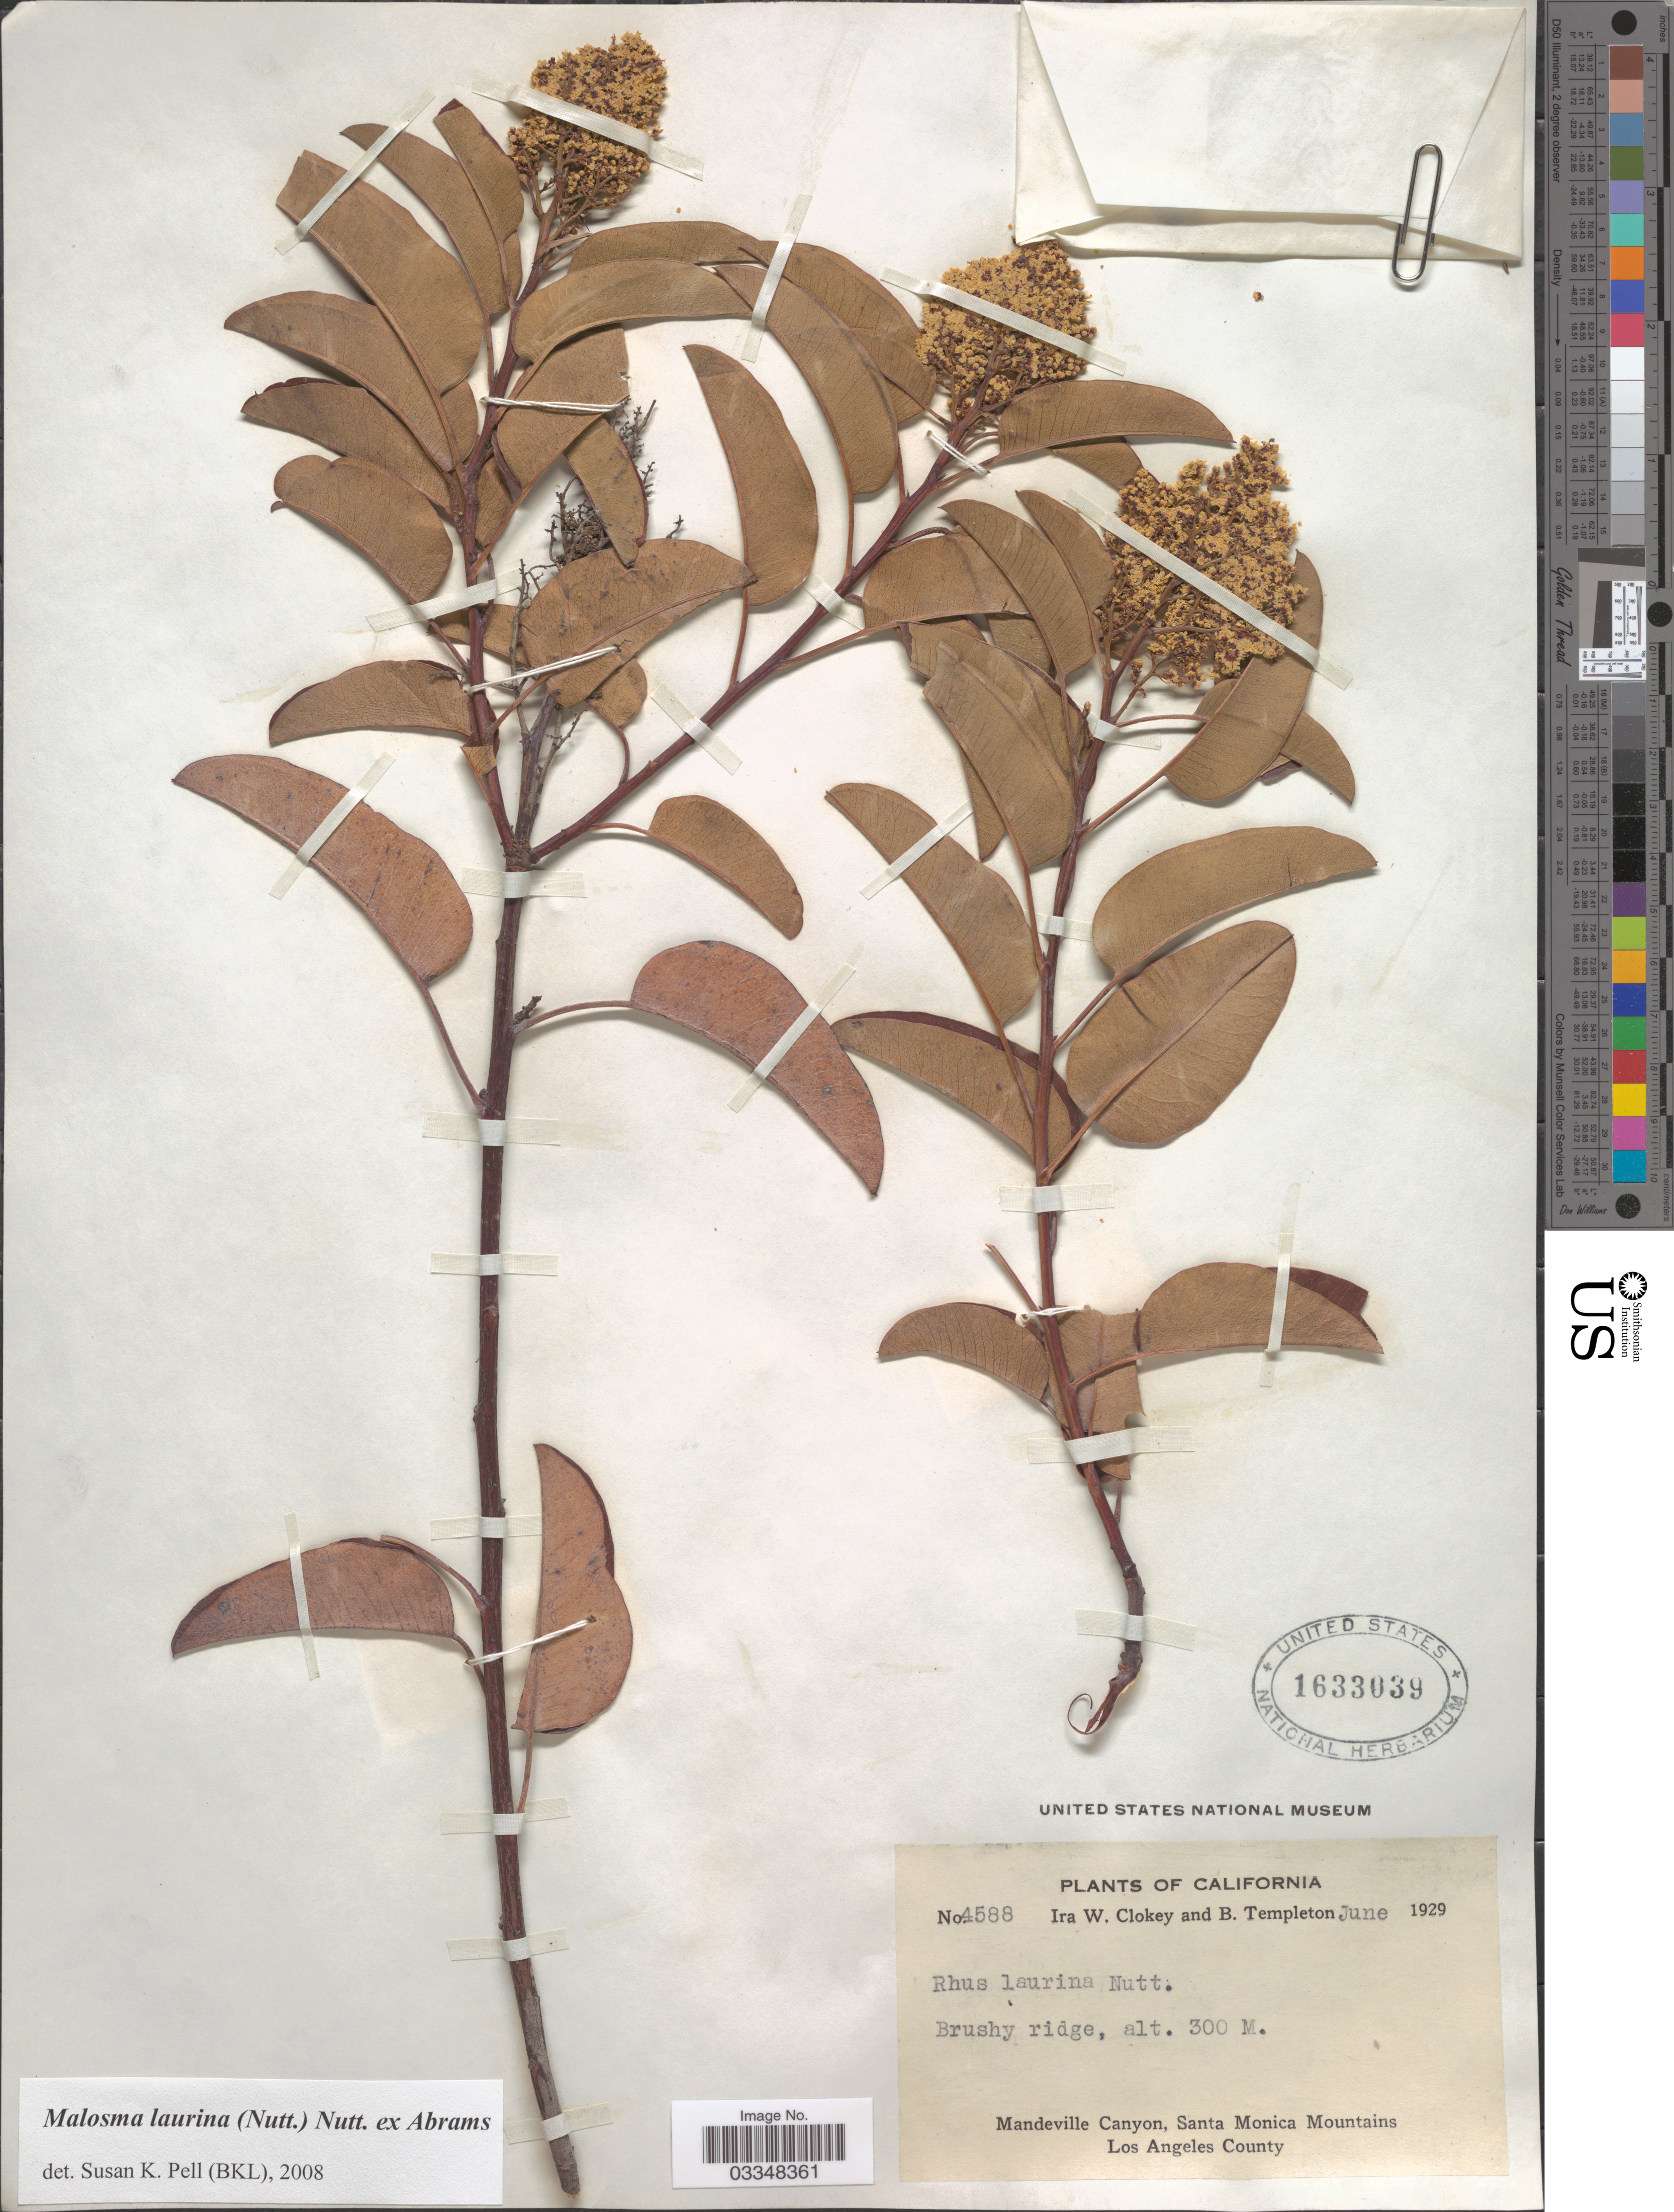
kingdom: Plantae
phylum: Tracheophyta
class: Magnoliopsida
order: Sapindales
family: Anacardiaceae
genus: Malosma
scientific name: Malosma laurina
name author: (Nutt.) Nutt. ex Abrams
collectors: I. W. Clokey & B. Templeton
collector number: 4588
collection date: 1929-06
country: United States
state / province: California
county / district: Los Angeles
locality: Brushy ridge. Mandeville Canyon, Santa Monica Mountains. Los Angeles County.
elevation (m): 300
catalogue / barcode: US 1633039